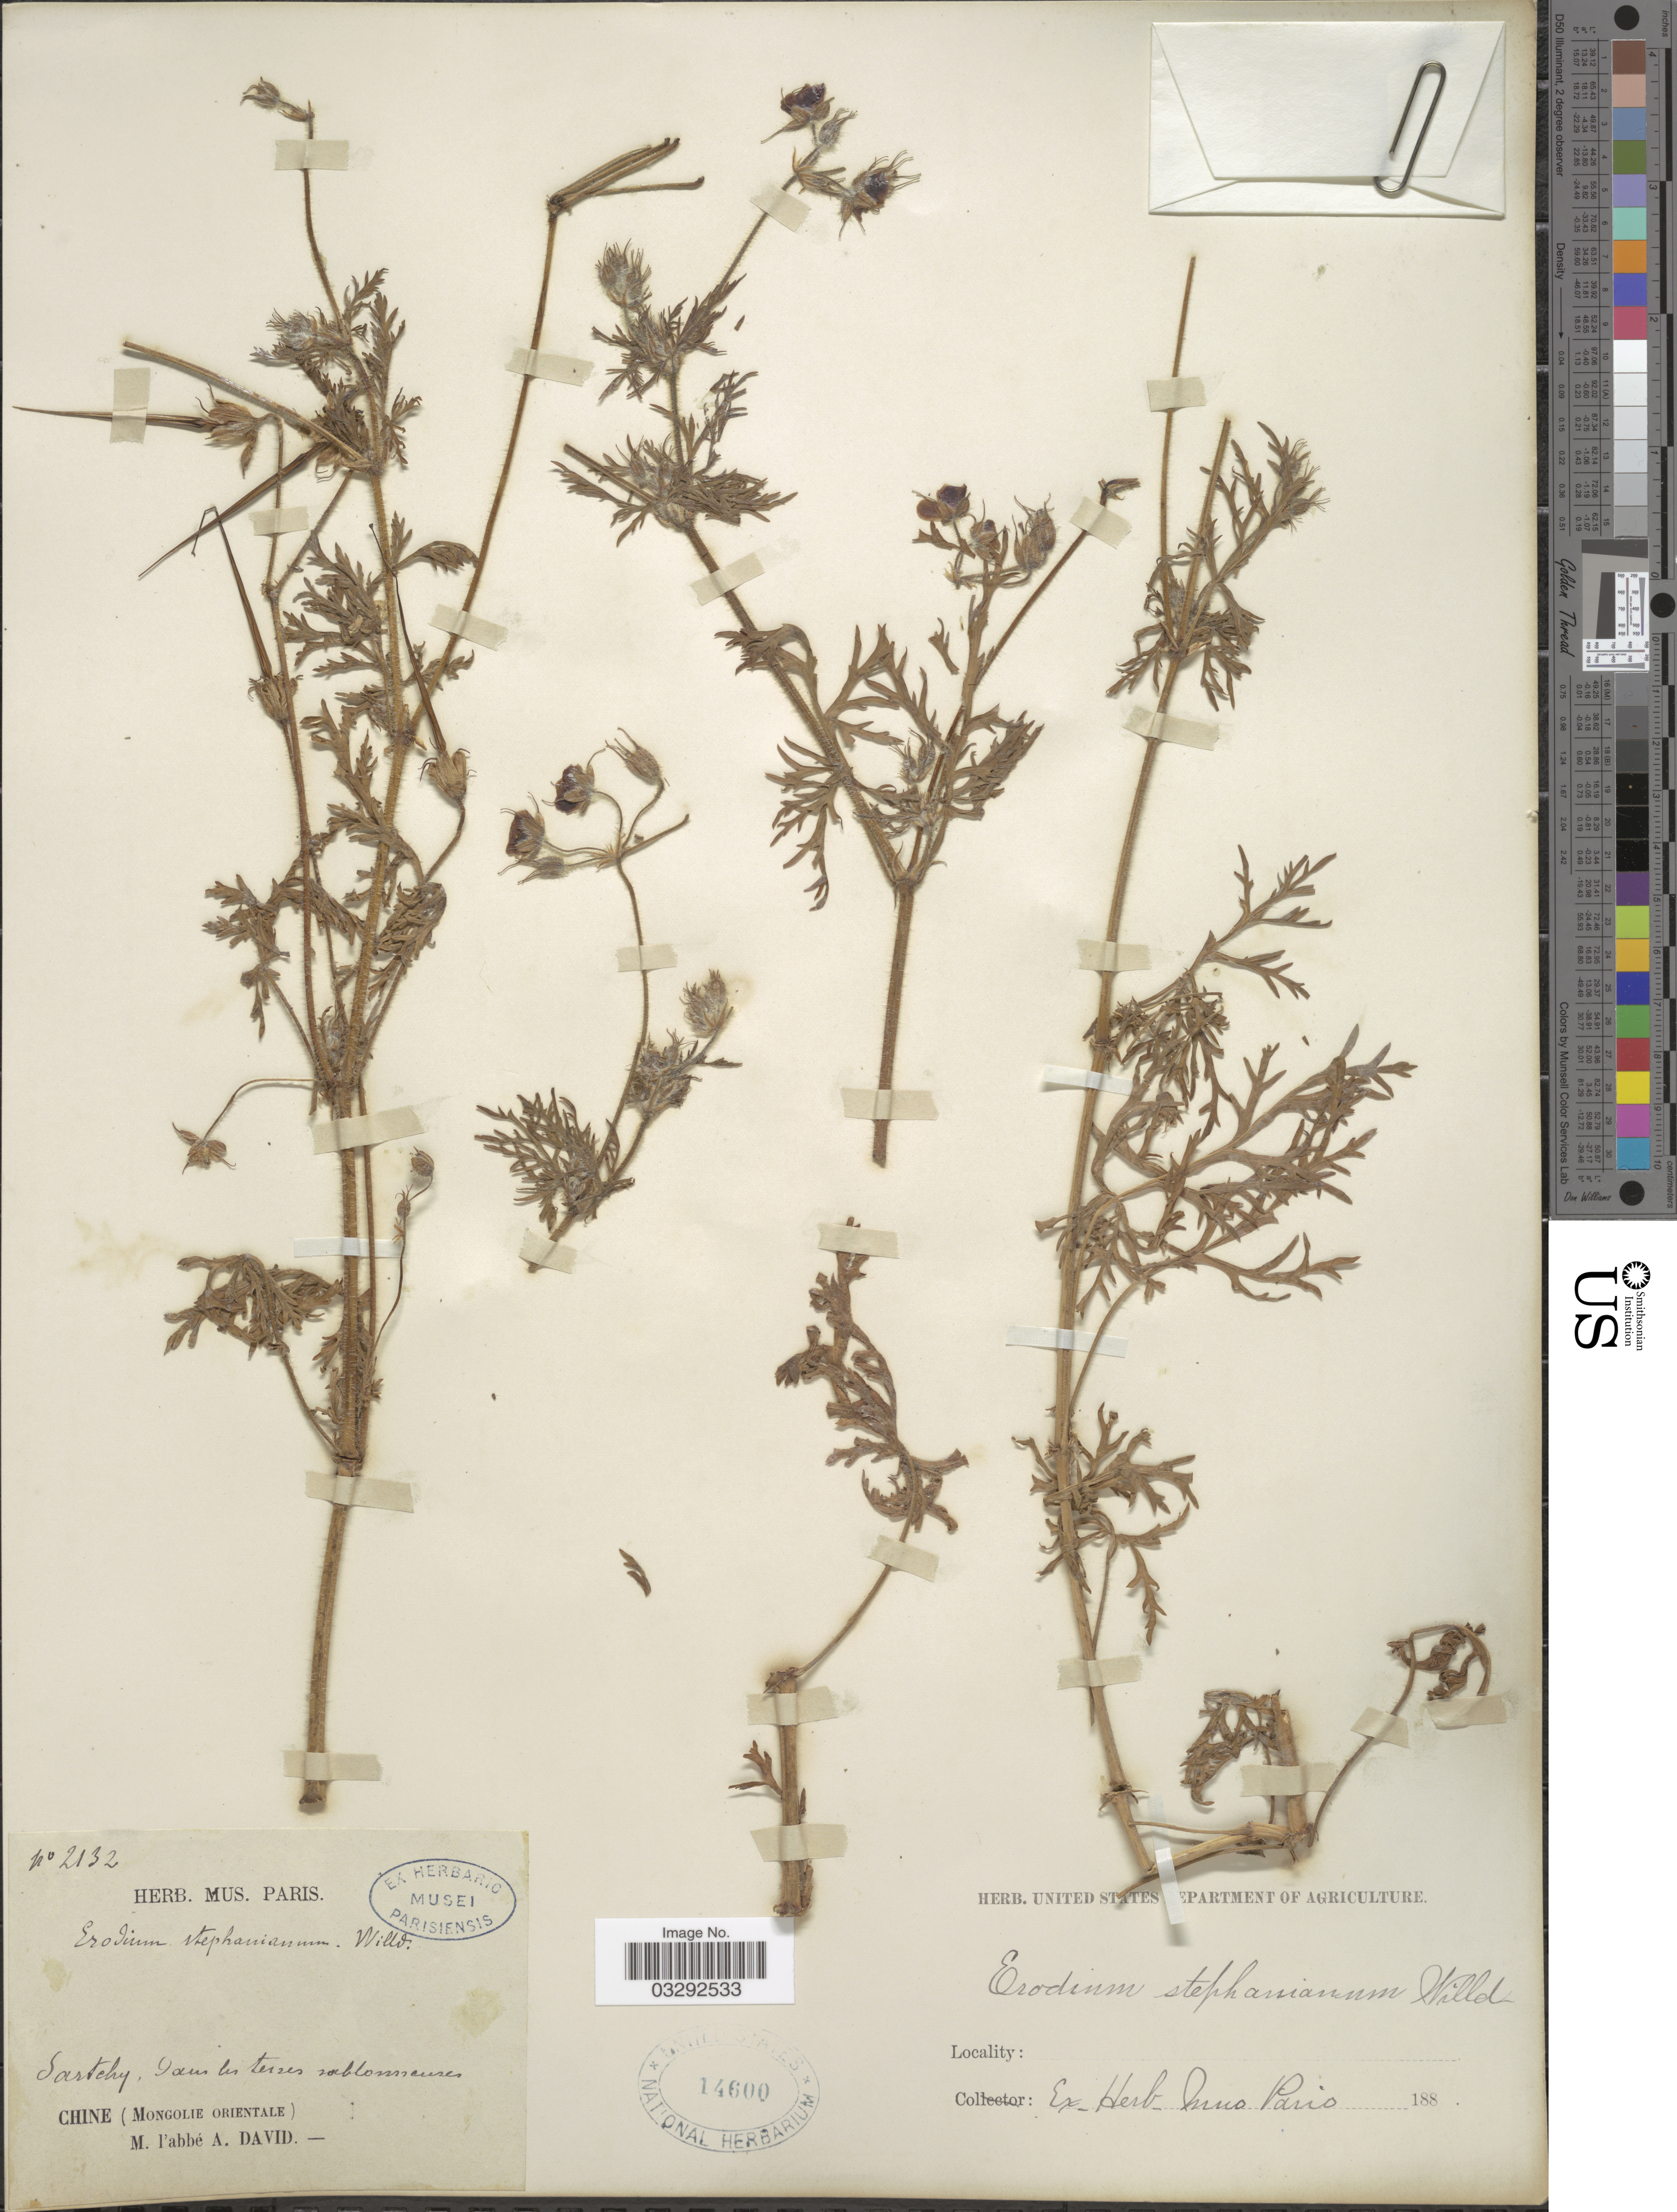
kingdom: Plantae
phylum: Tracheophyta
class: Magnoliopsida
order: Geraniales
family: Geraniaceae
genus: Erodium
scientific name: Erodium stephanianum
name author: Willd.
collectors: A. David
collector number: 2132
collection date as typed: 188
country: China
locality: Chine. (Mongolie Orientale).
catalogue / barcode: US 14600